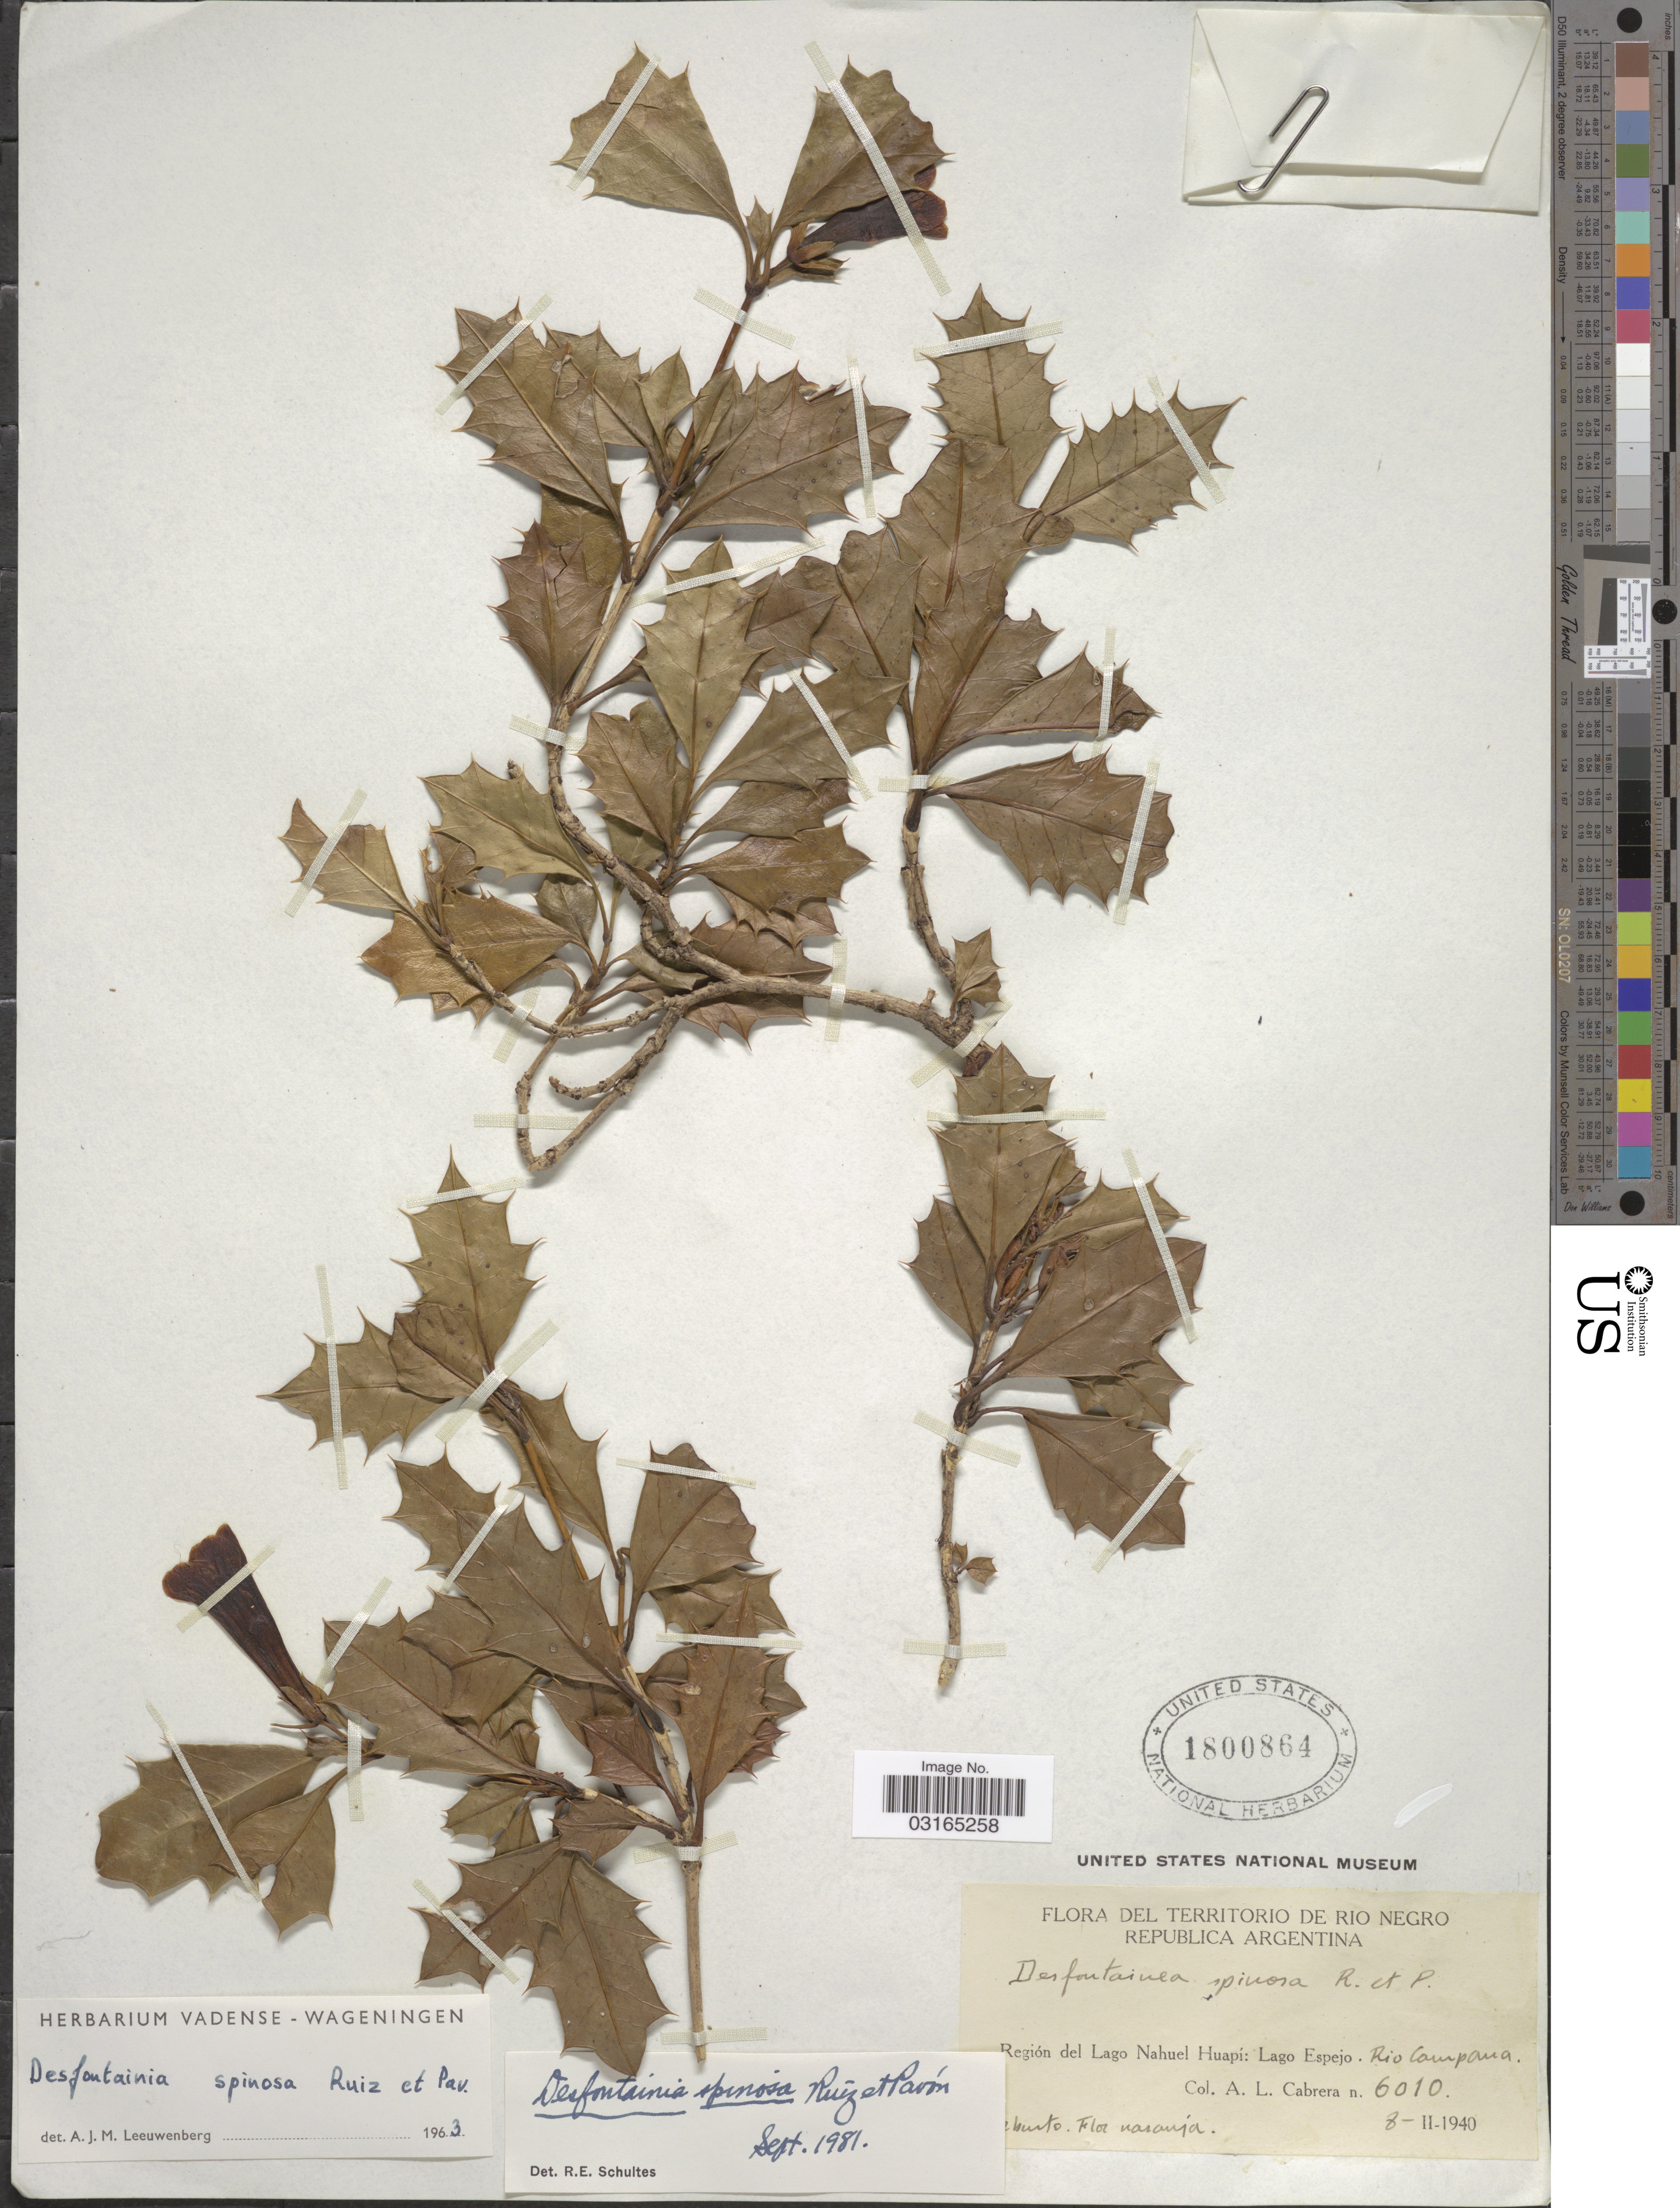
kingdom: Plantae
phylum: Tracheophyta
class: Magnoliopsida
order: Bruniales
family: Columelliaceae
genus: Desfontainia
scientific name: Desfontainia spinosa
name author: Ruiz & Pav.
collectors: A. L. Cabrera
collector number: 6010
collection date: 1940-02-08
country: Argentina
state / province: Rio Negro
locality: Región de Lago Nahuel Huapí: Lago Espejo. Rio Campana.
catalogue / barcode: US 1800864